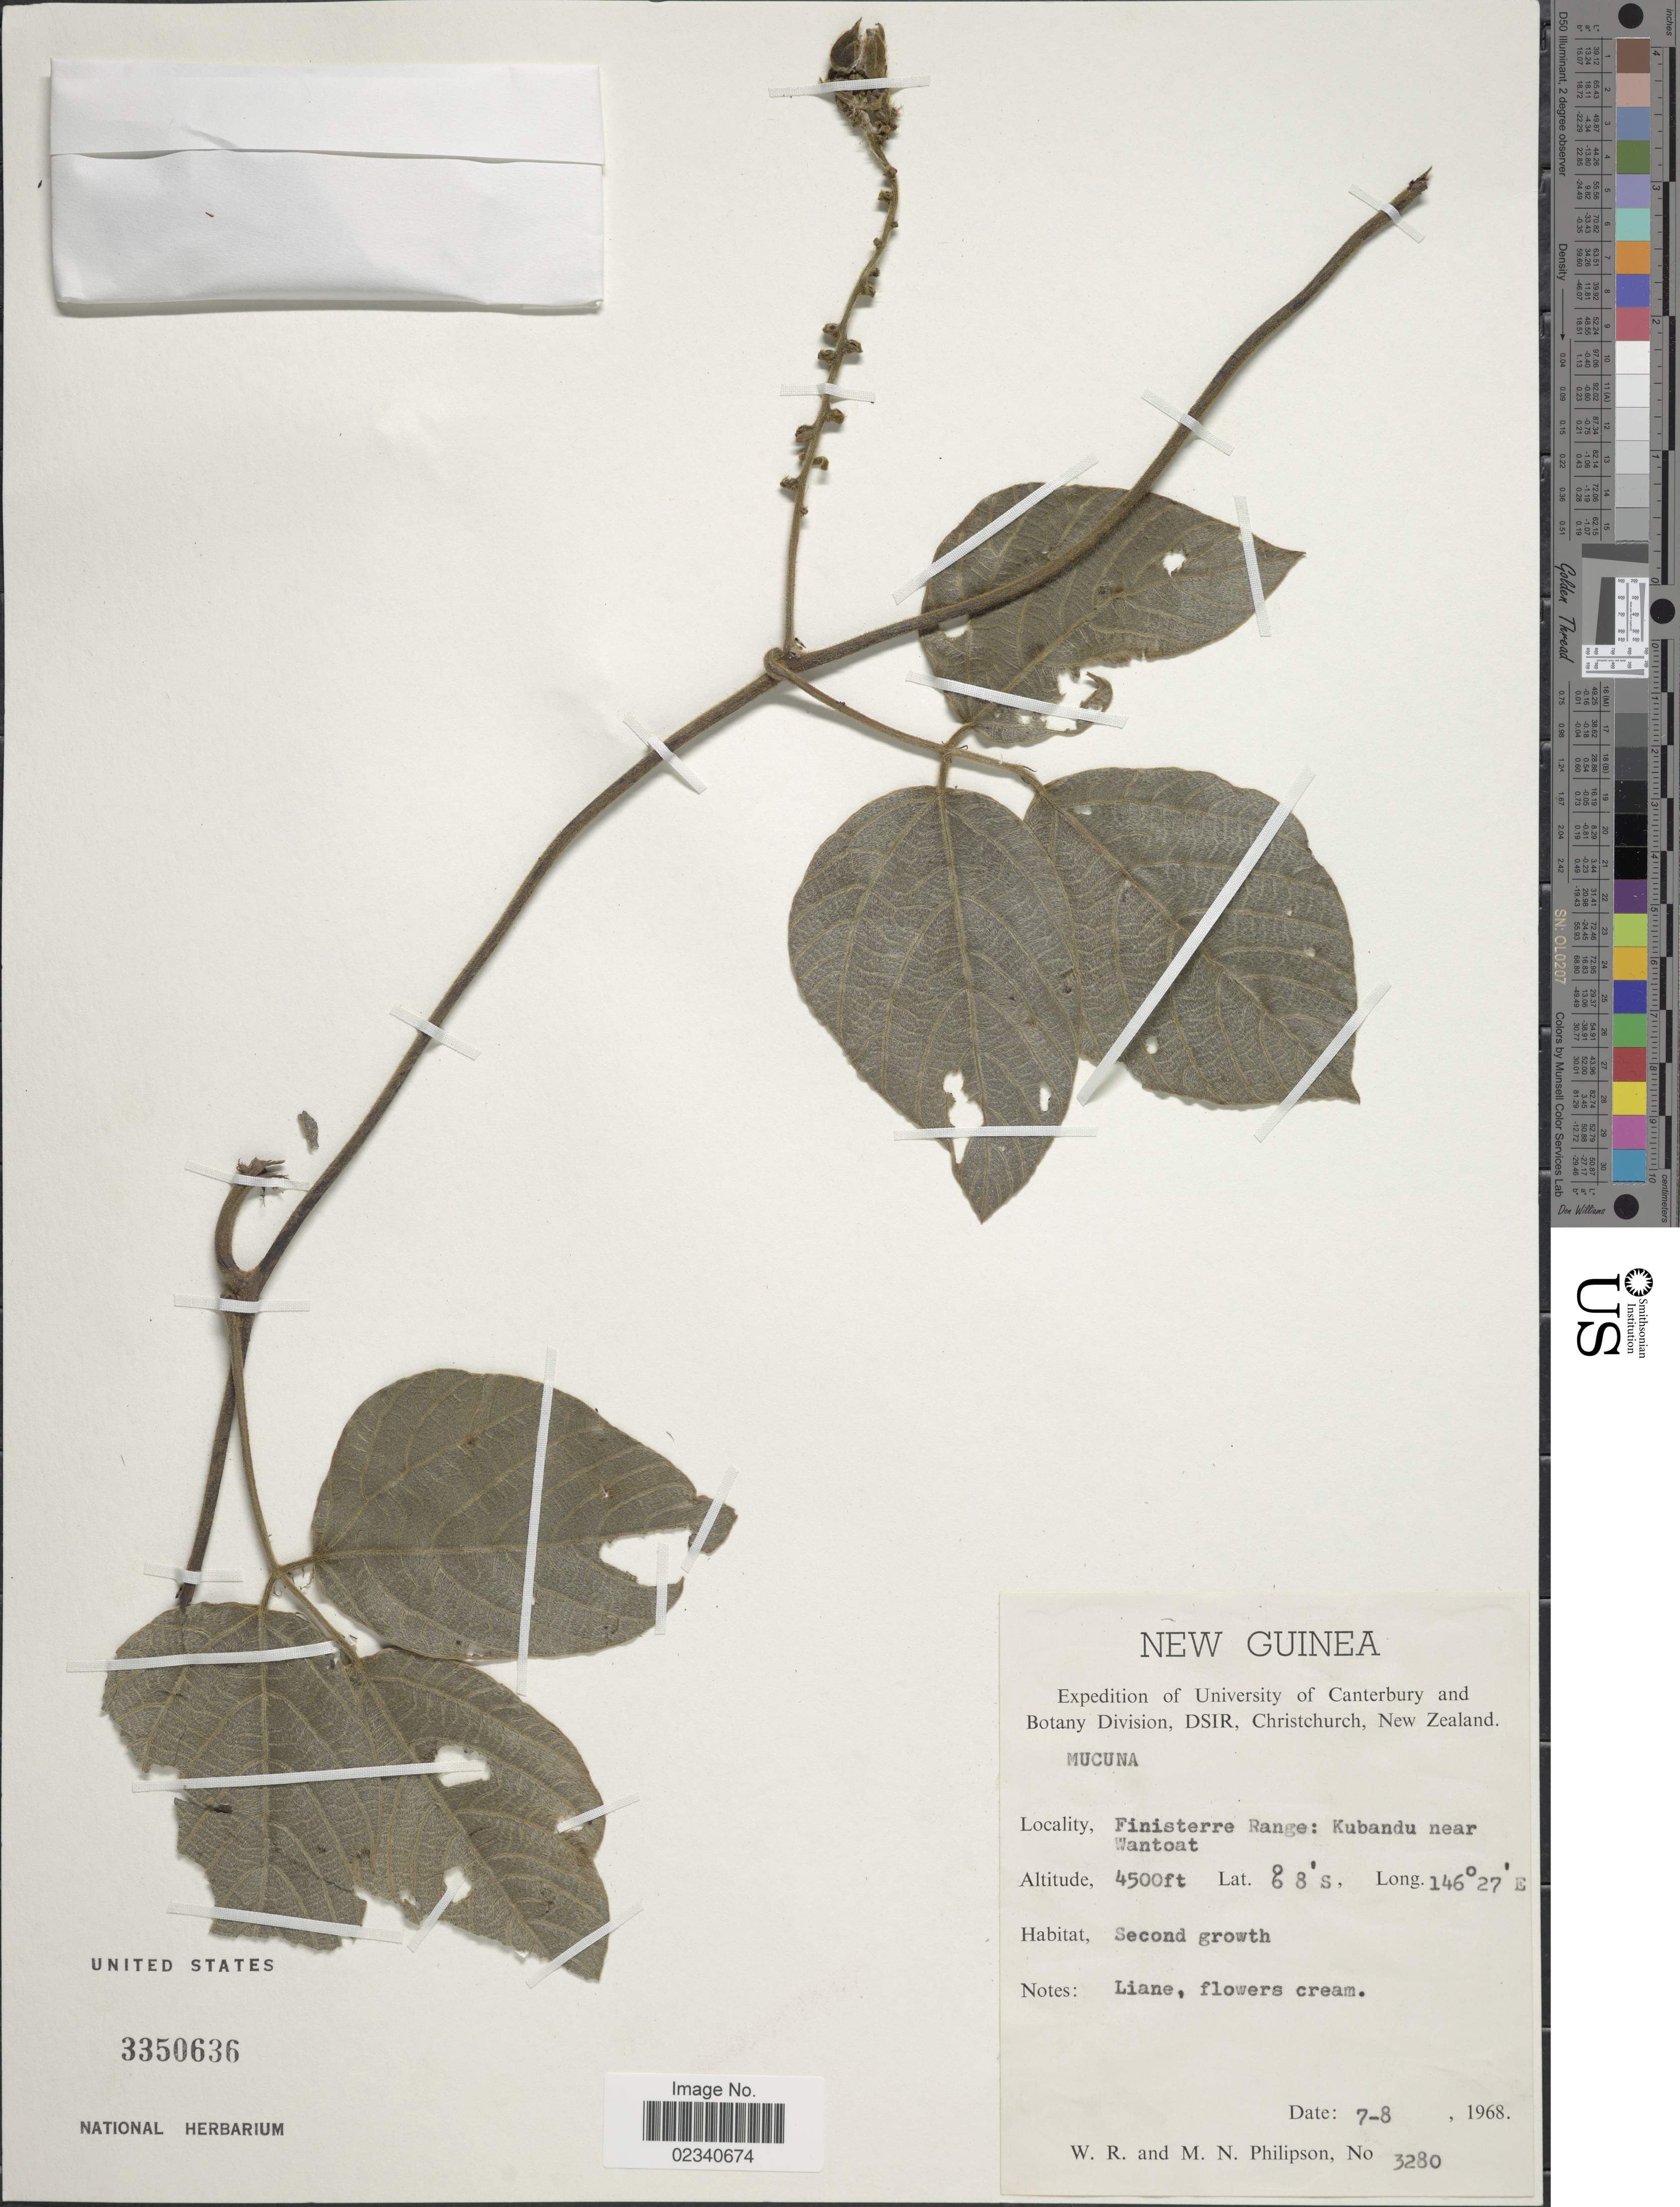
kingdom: Plantae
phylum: Tracheophyta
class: Magnoliopsida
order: Fabales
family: Fabaceae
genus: Mucuna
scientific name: Mucuna sp.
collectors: W. R. Philipson & M. Philipson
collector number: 3280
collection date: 1968-08-07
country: Papua New Guinea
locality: New Guinea. Finisterre Range: Kubandu near Wantoat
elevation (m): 1372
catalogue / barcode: US 3350636